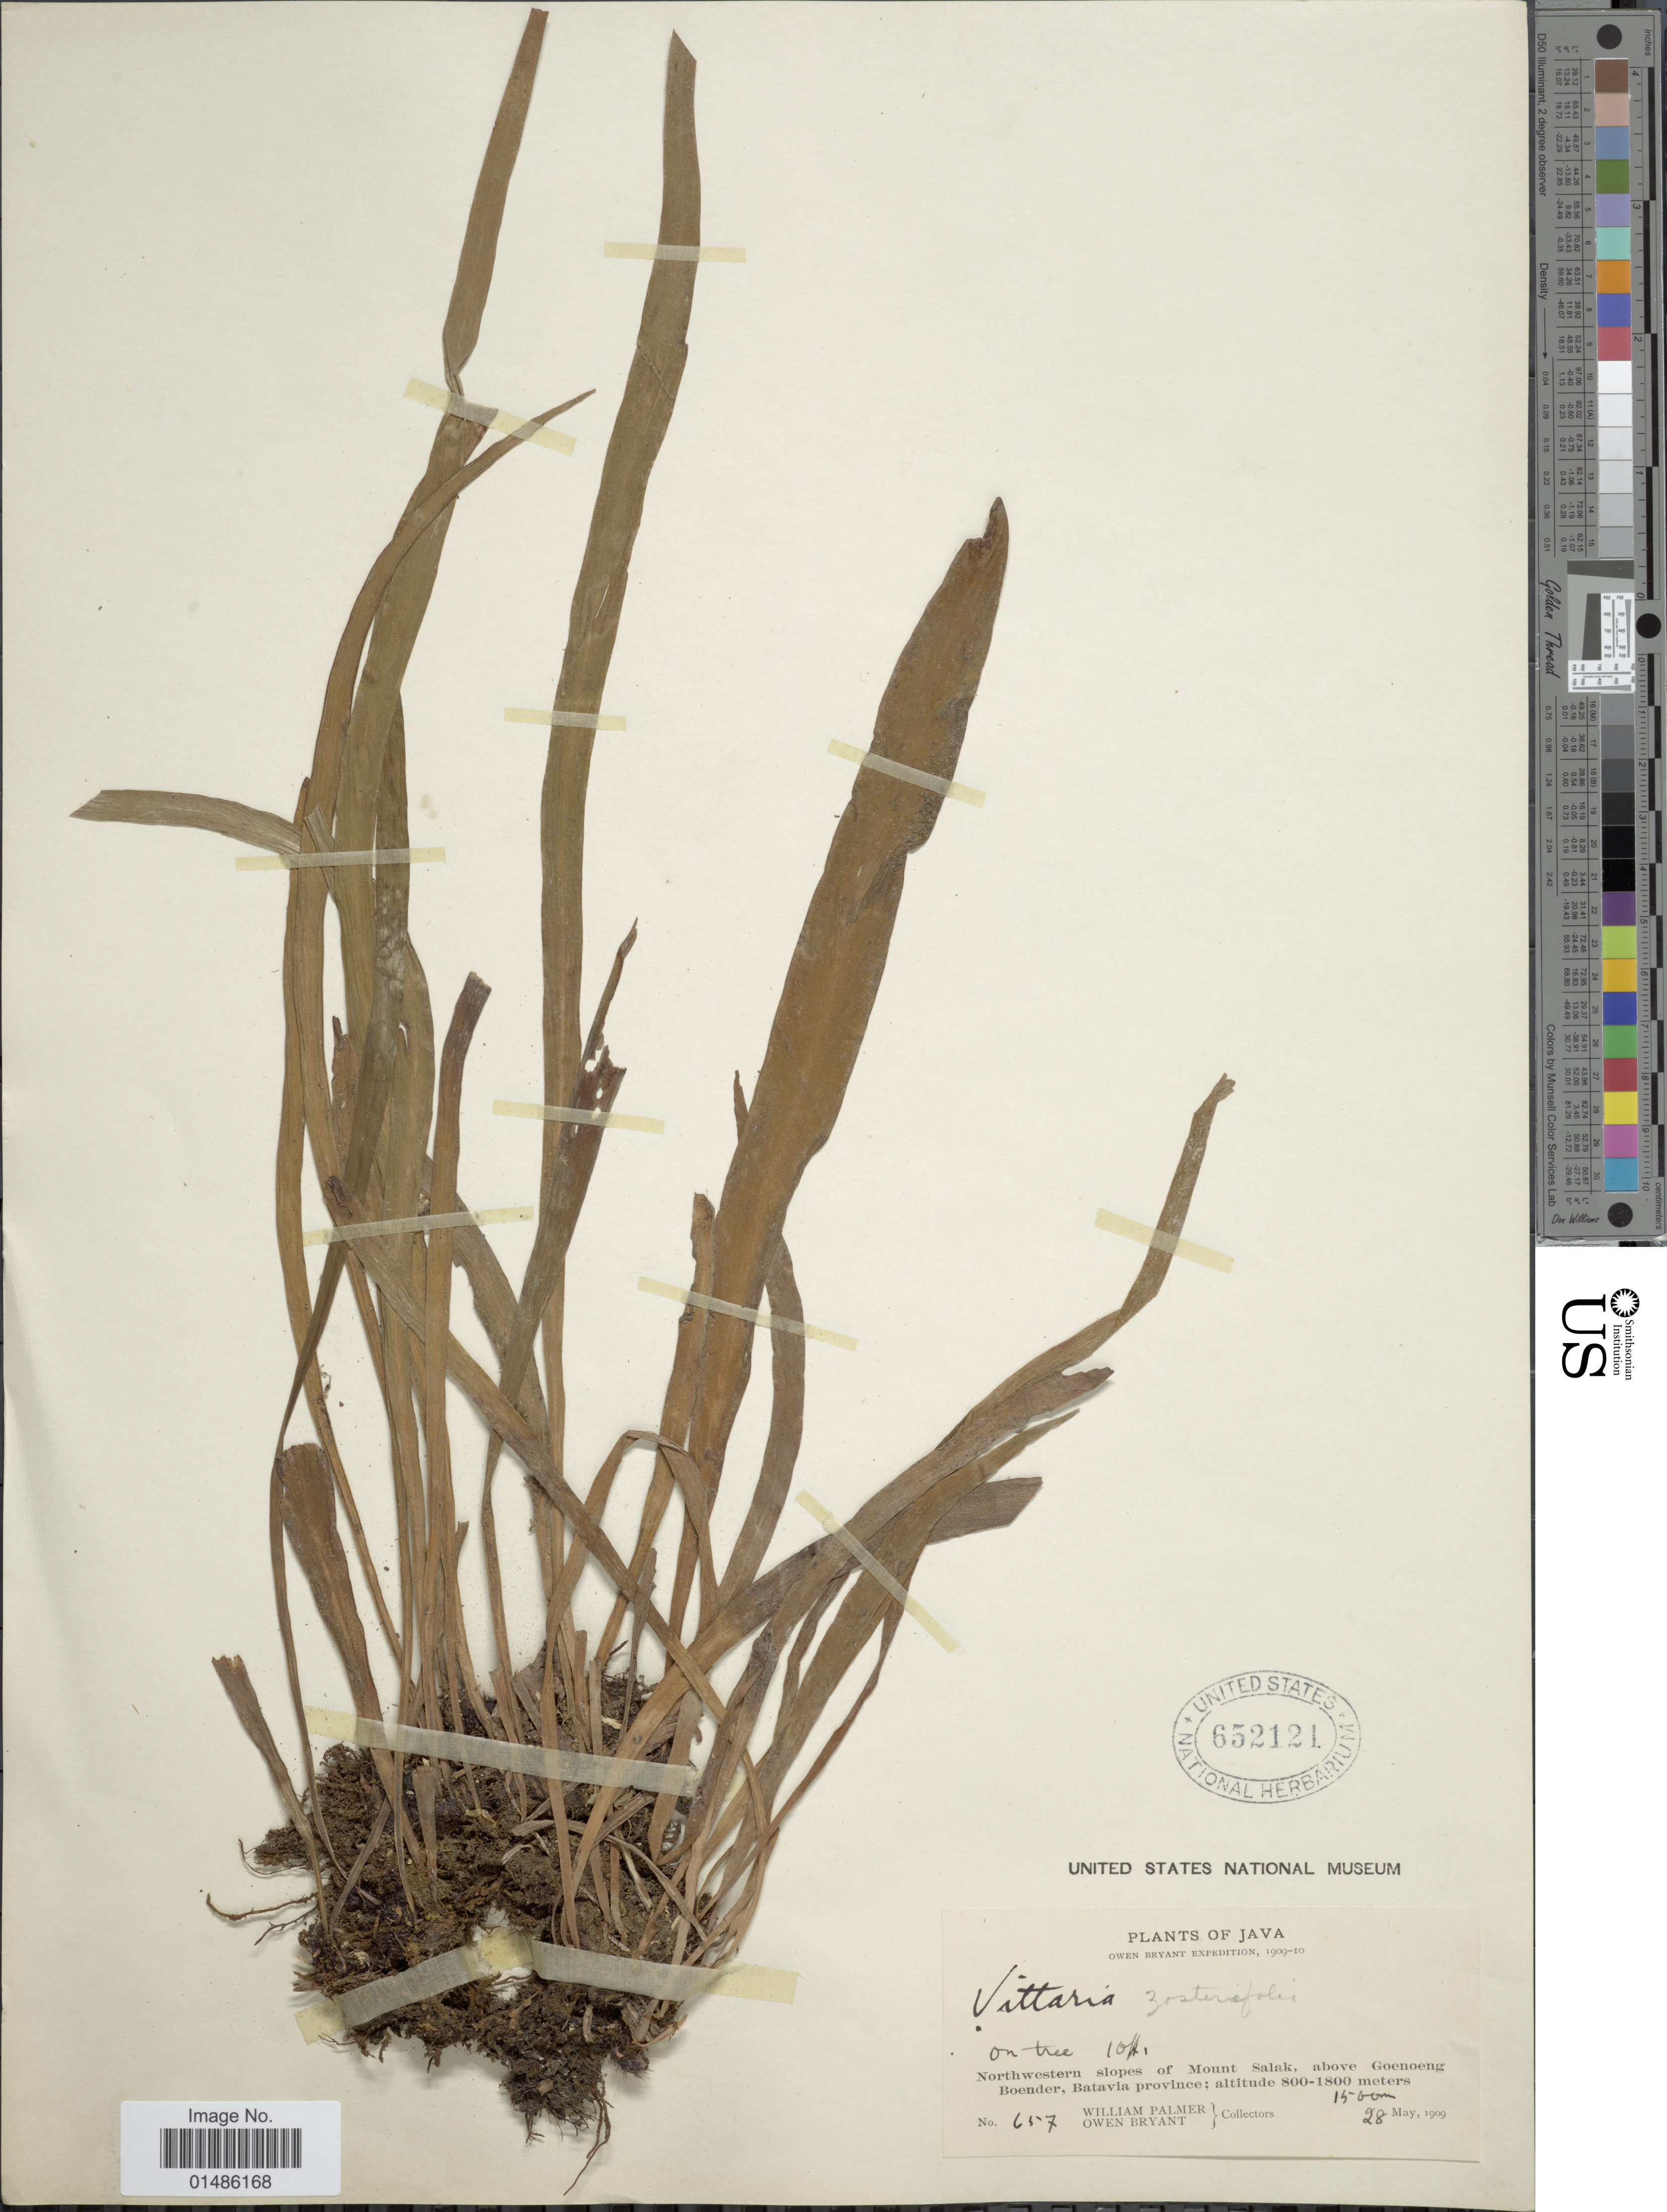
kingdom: Plantae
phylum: Tracheophyta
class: Polypodiopsida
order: Polypodiales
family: Pteridaceae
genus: Haplopteris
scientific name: Haplopteris zosterifolia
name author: (Willd.) E.H. Crane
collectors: W. Palmer & O. Bryant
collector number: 657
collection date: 1909-05-28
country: Indonesia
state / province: Java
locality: Northwestern slopes of Mount Salak, above Goenoeng Boender, Batavia province.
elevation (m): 1500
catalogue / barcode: US 652121